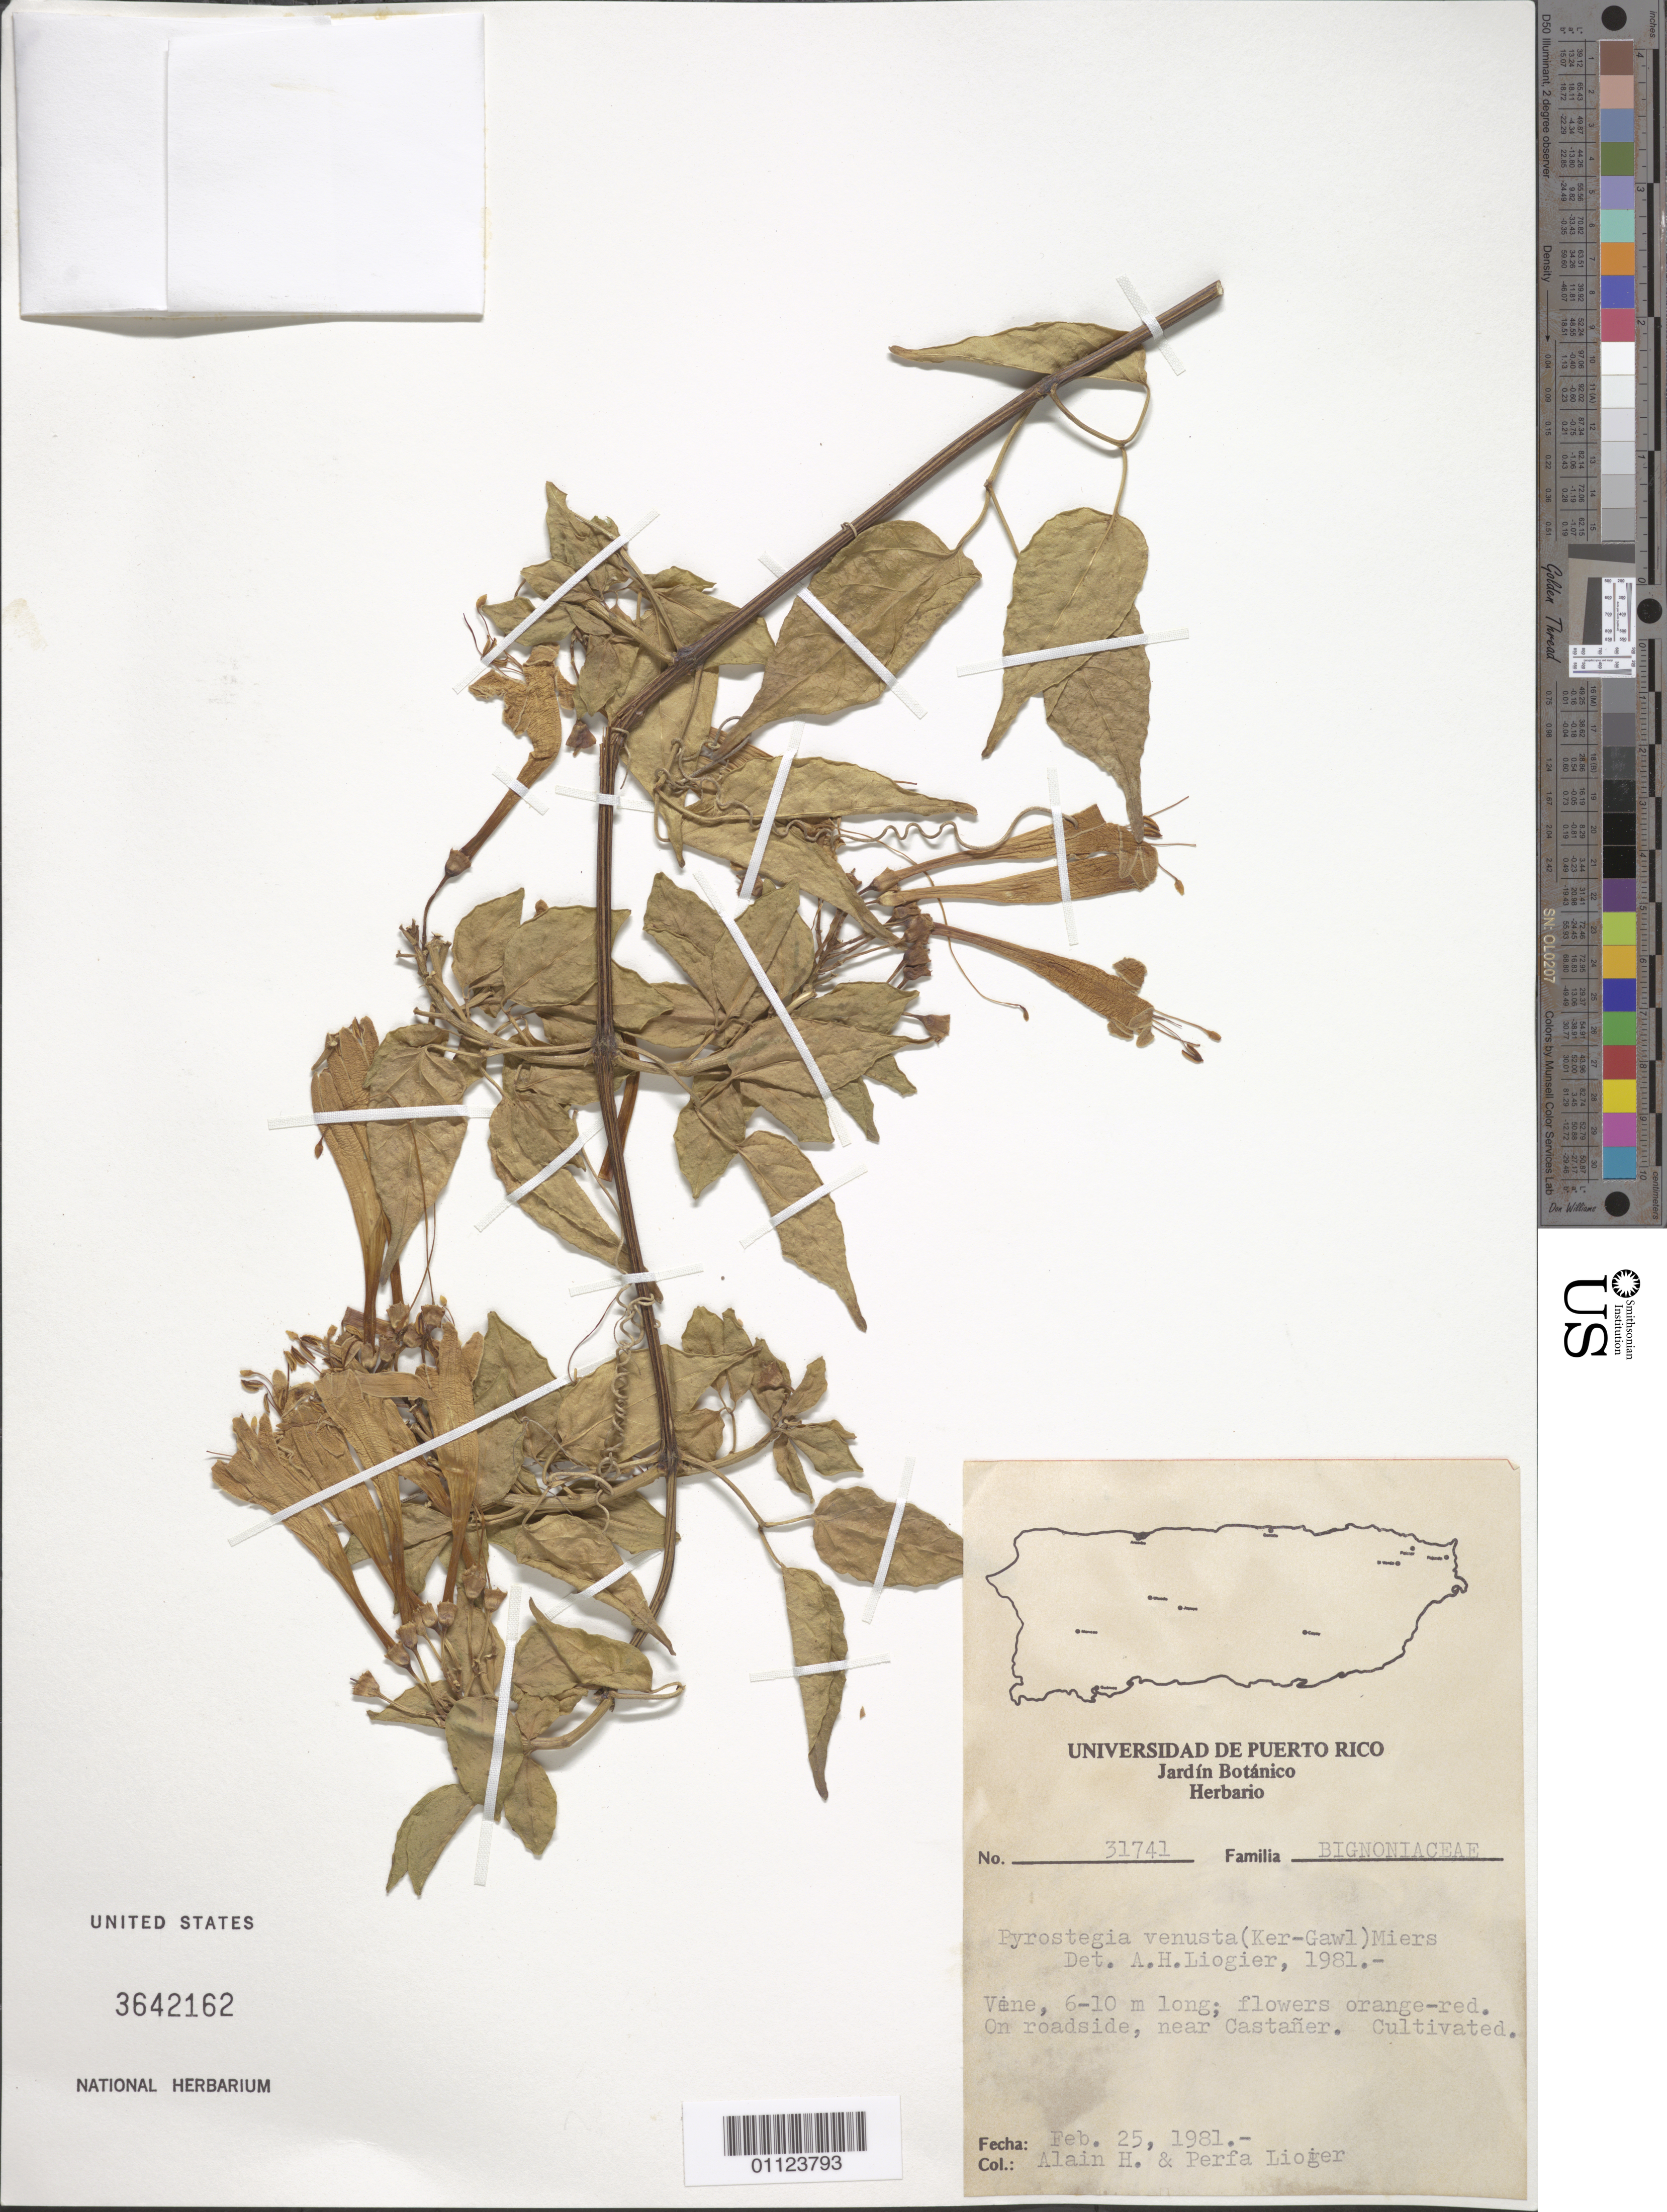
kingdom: Plantae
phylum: Tracheophyta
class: Magnoliopsida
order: Lamiales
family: Bignoniaceae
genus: Pyrostegia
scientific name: Pyrostegia venusta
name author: (Ker Gawl.) Miers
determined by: Liogier, Alain H.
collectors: A. H. Liogier & M. P. Liogier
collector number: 31741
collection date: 1981-02-25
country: Puerto Rico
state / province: Adjuntas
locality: Castañer, near.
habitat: On roadside.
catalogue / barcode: US 3642162